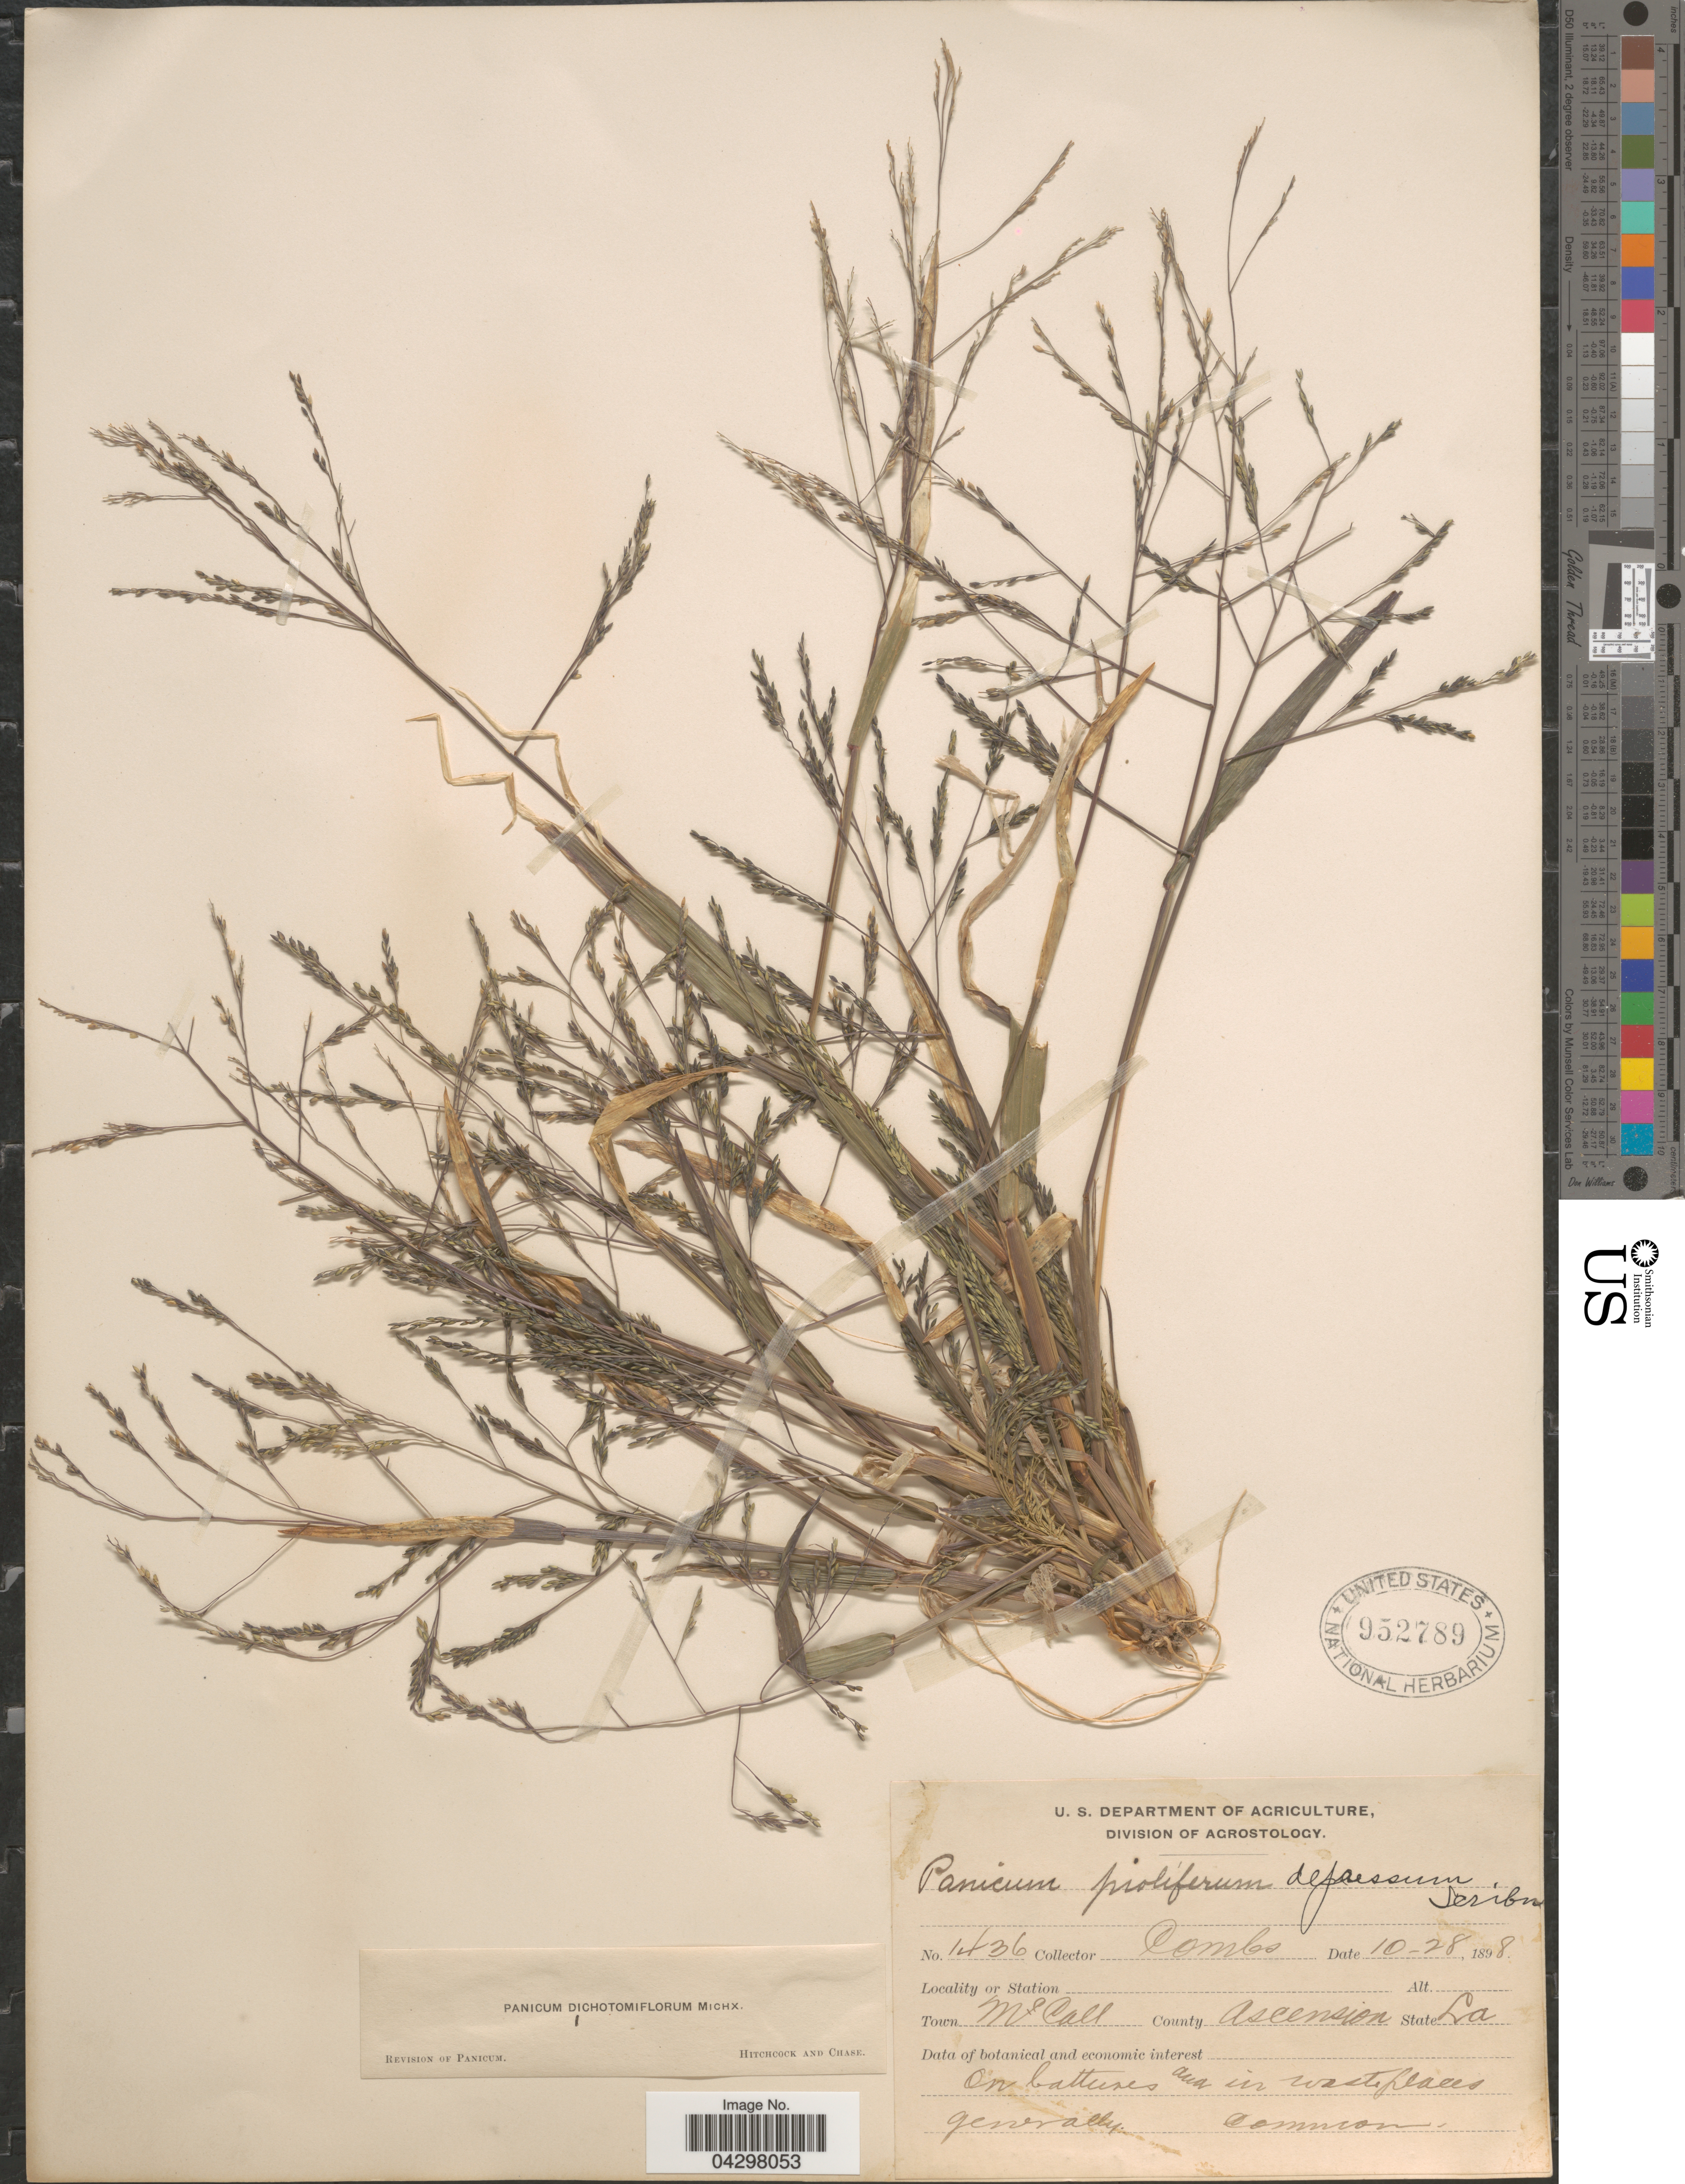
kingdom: Plantae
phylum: Tracheophyta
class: Liliopsida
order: Poales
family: Poaceae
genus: Panicum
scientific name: Panicum dichotomiflorum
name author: Michx.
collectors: -. Combs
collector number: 1436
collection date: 1898-10-28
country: United States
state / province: Louisiana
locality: Town McCall. County Ascension.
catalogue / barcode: US 952789